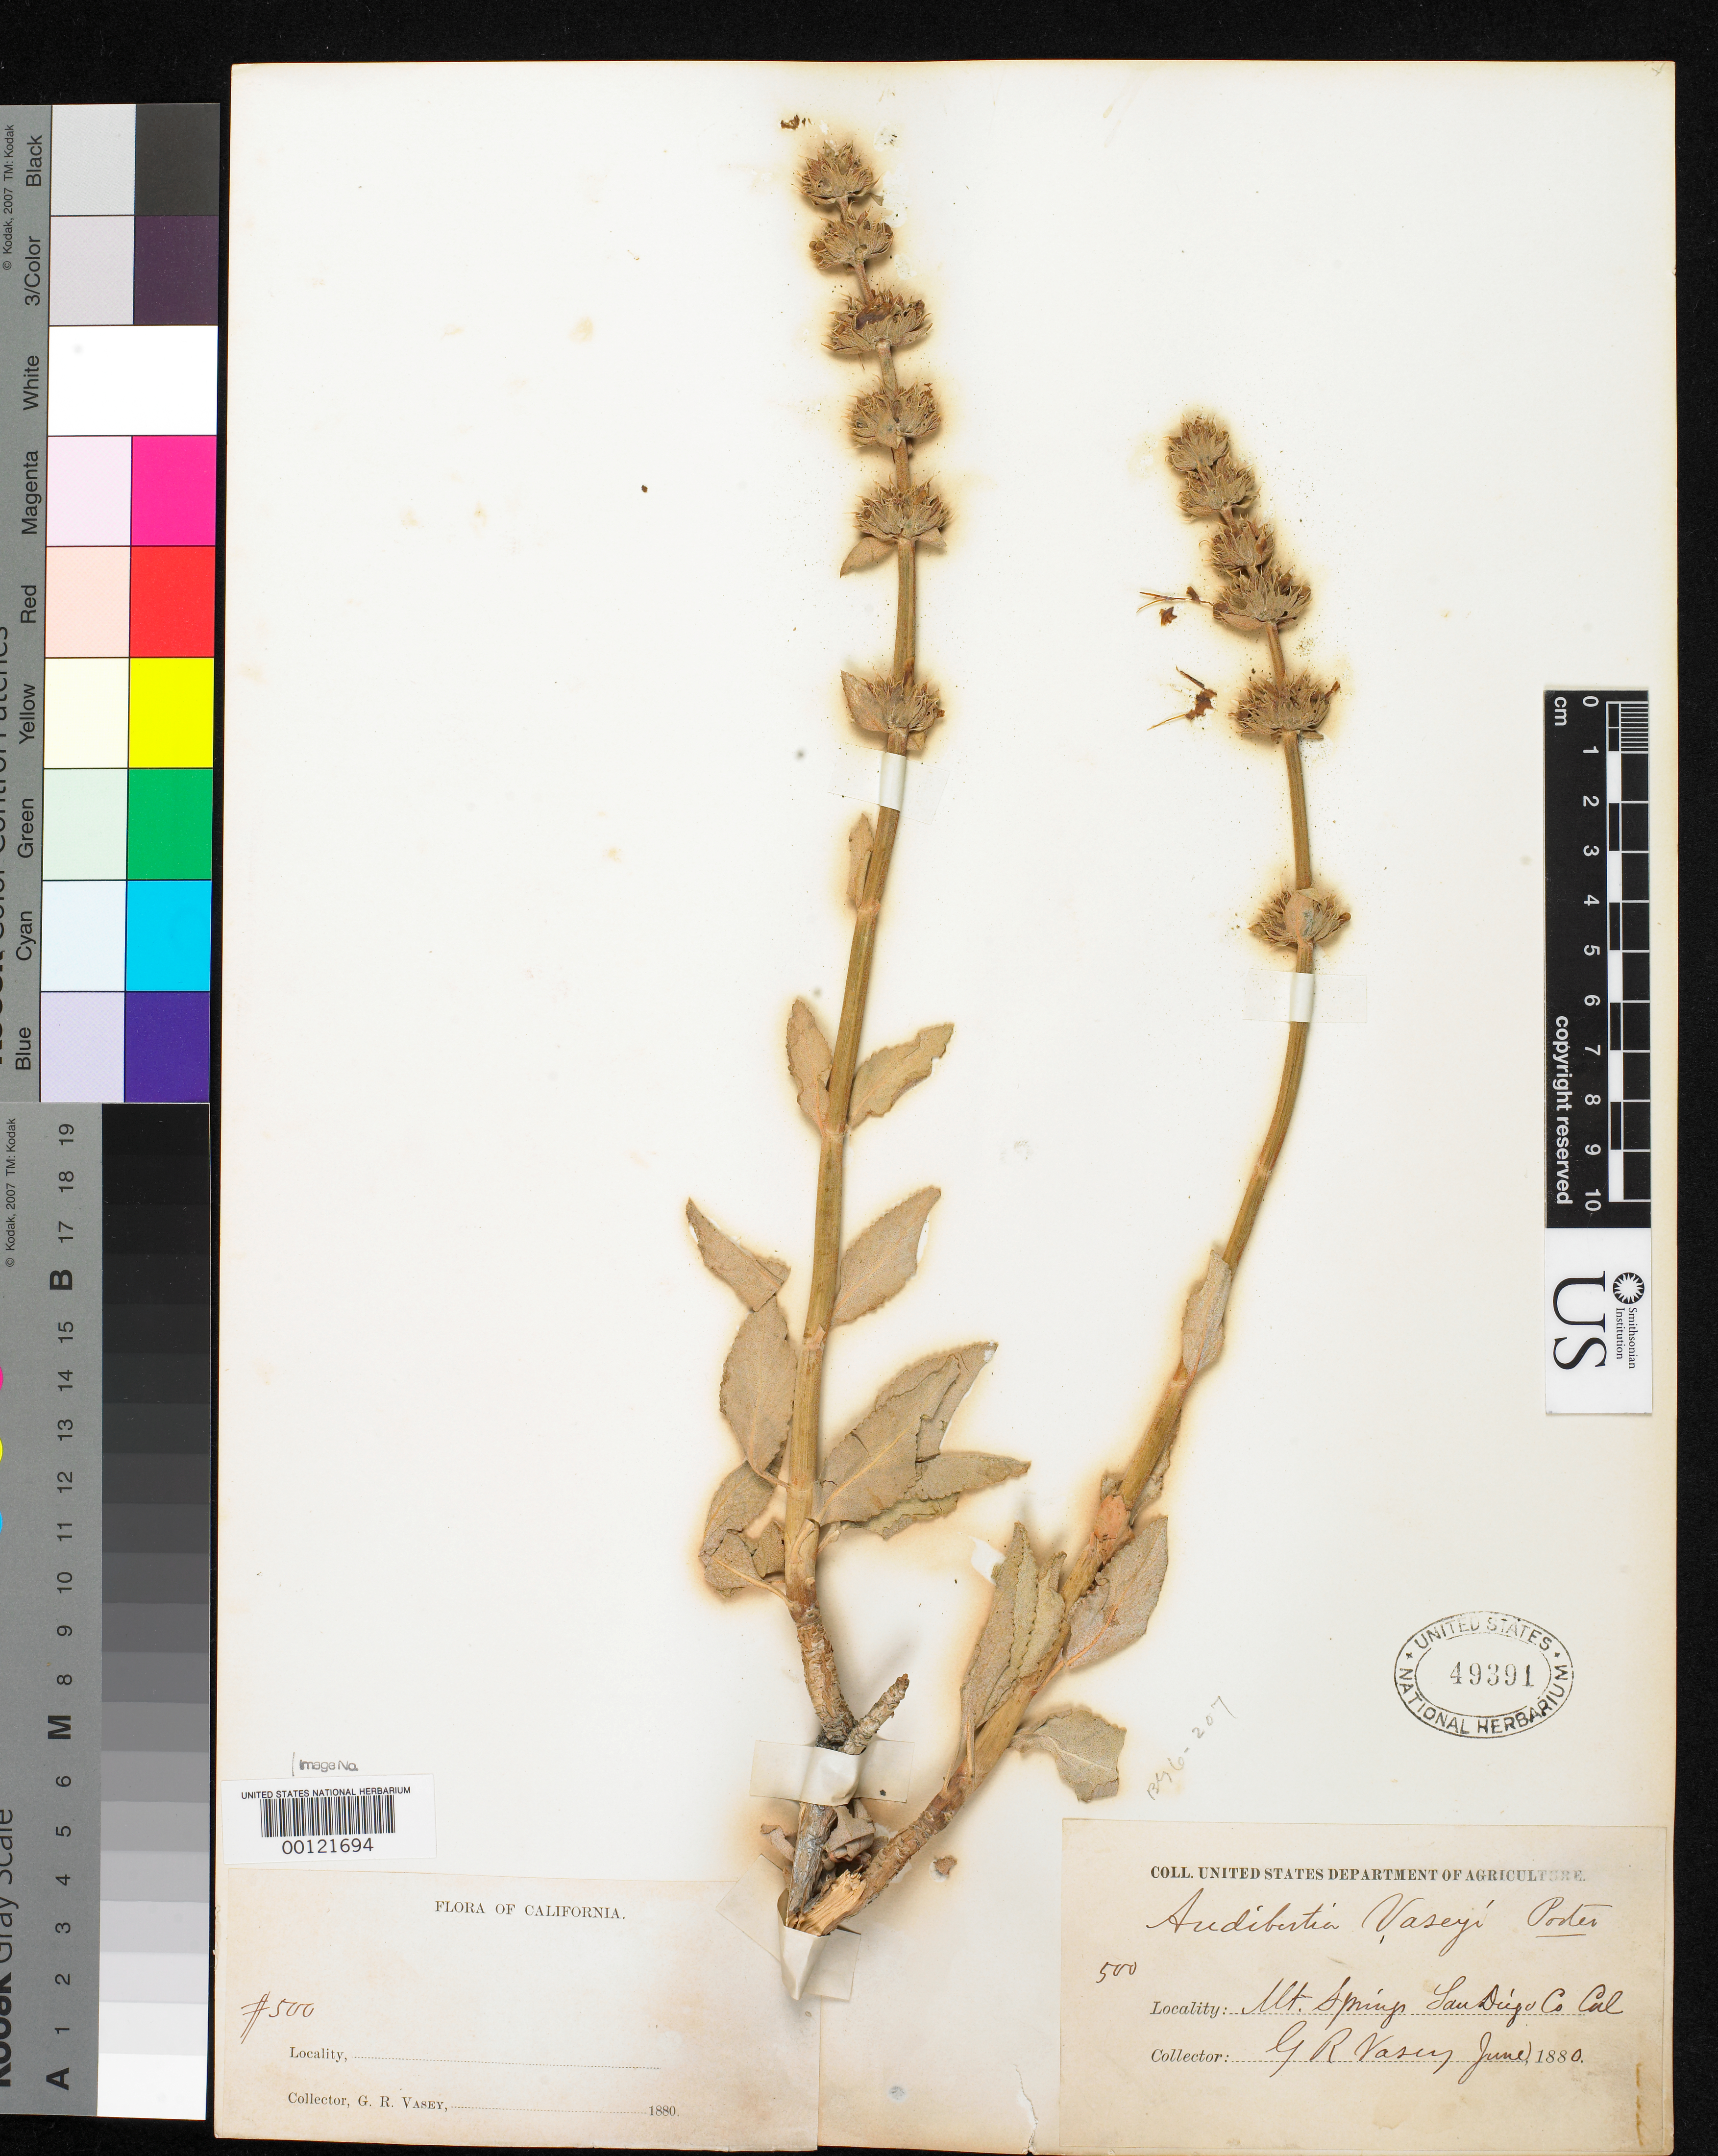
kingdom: Plantae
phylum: Tracheophyta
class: Magnoliopsida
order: Lamiales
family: Lamiaceae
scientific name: Audibertia vaseyi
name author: Porter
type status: Isotype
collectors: G. R. Vasey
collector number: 500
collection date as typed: Jun 1880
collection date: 1880-06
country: United States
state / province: California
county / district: San Diego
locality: Mountain Springs.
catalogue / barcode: US 49391